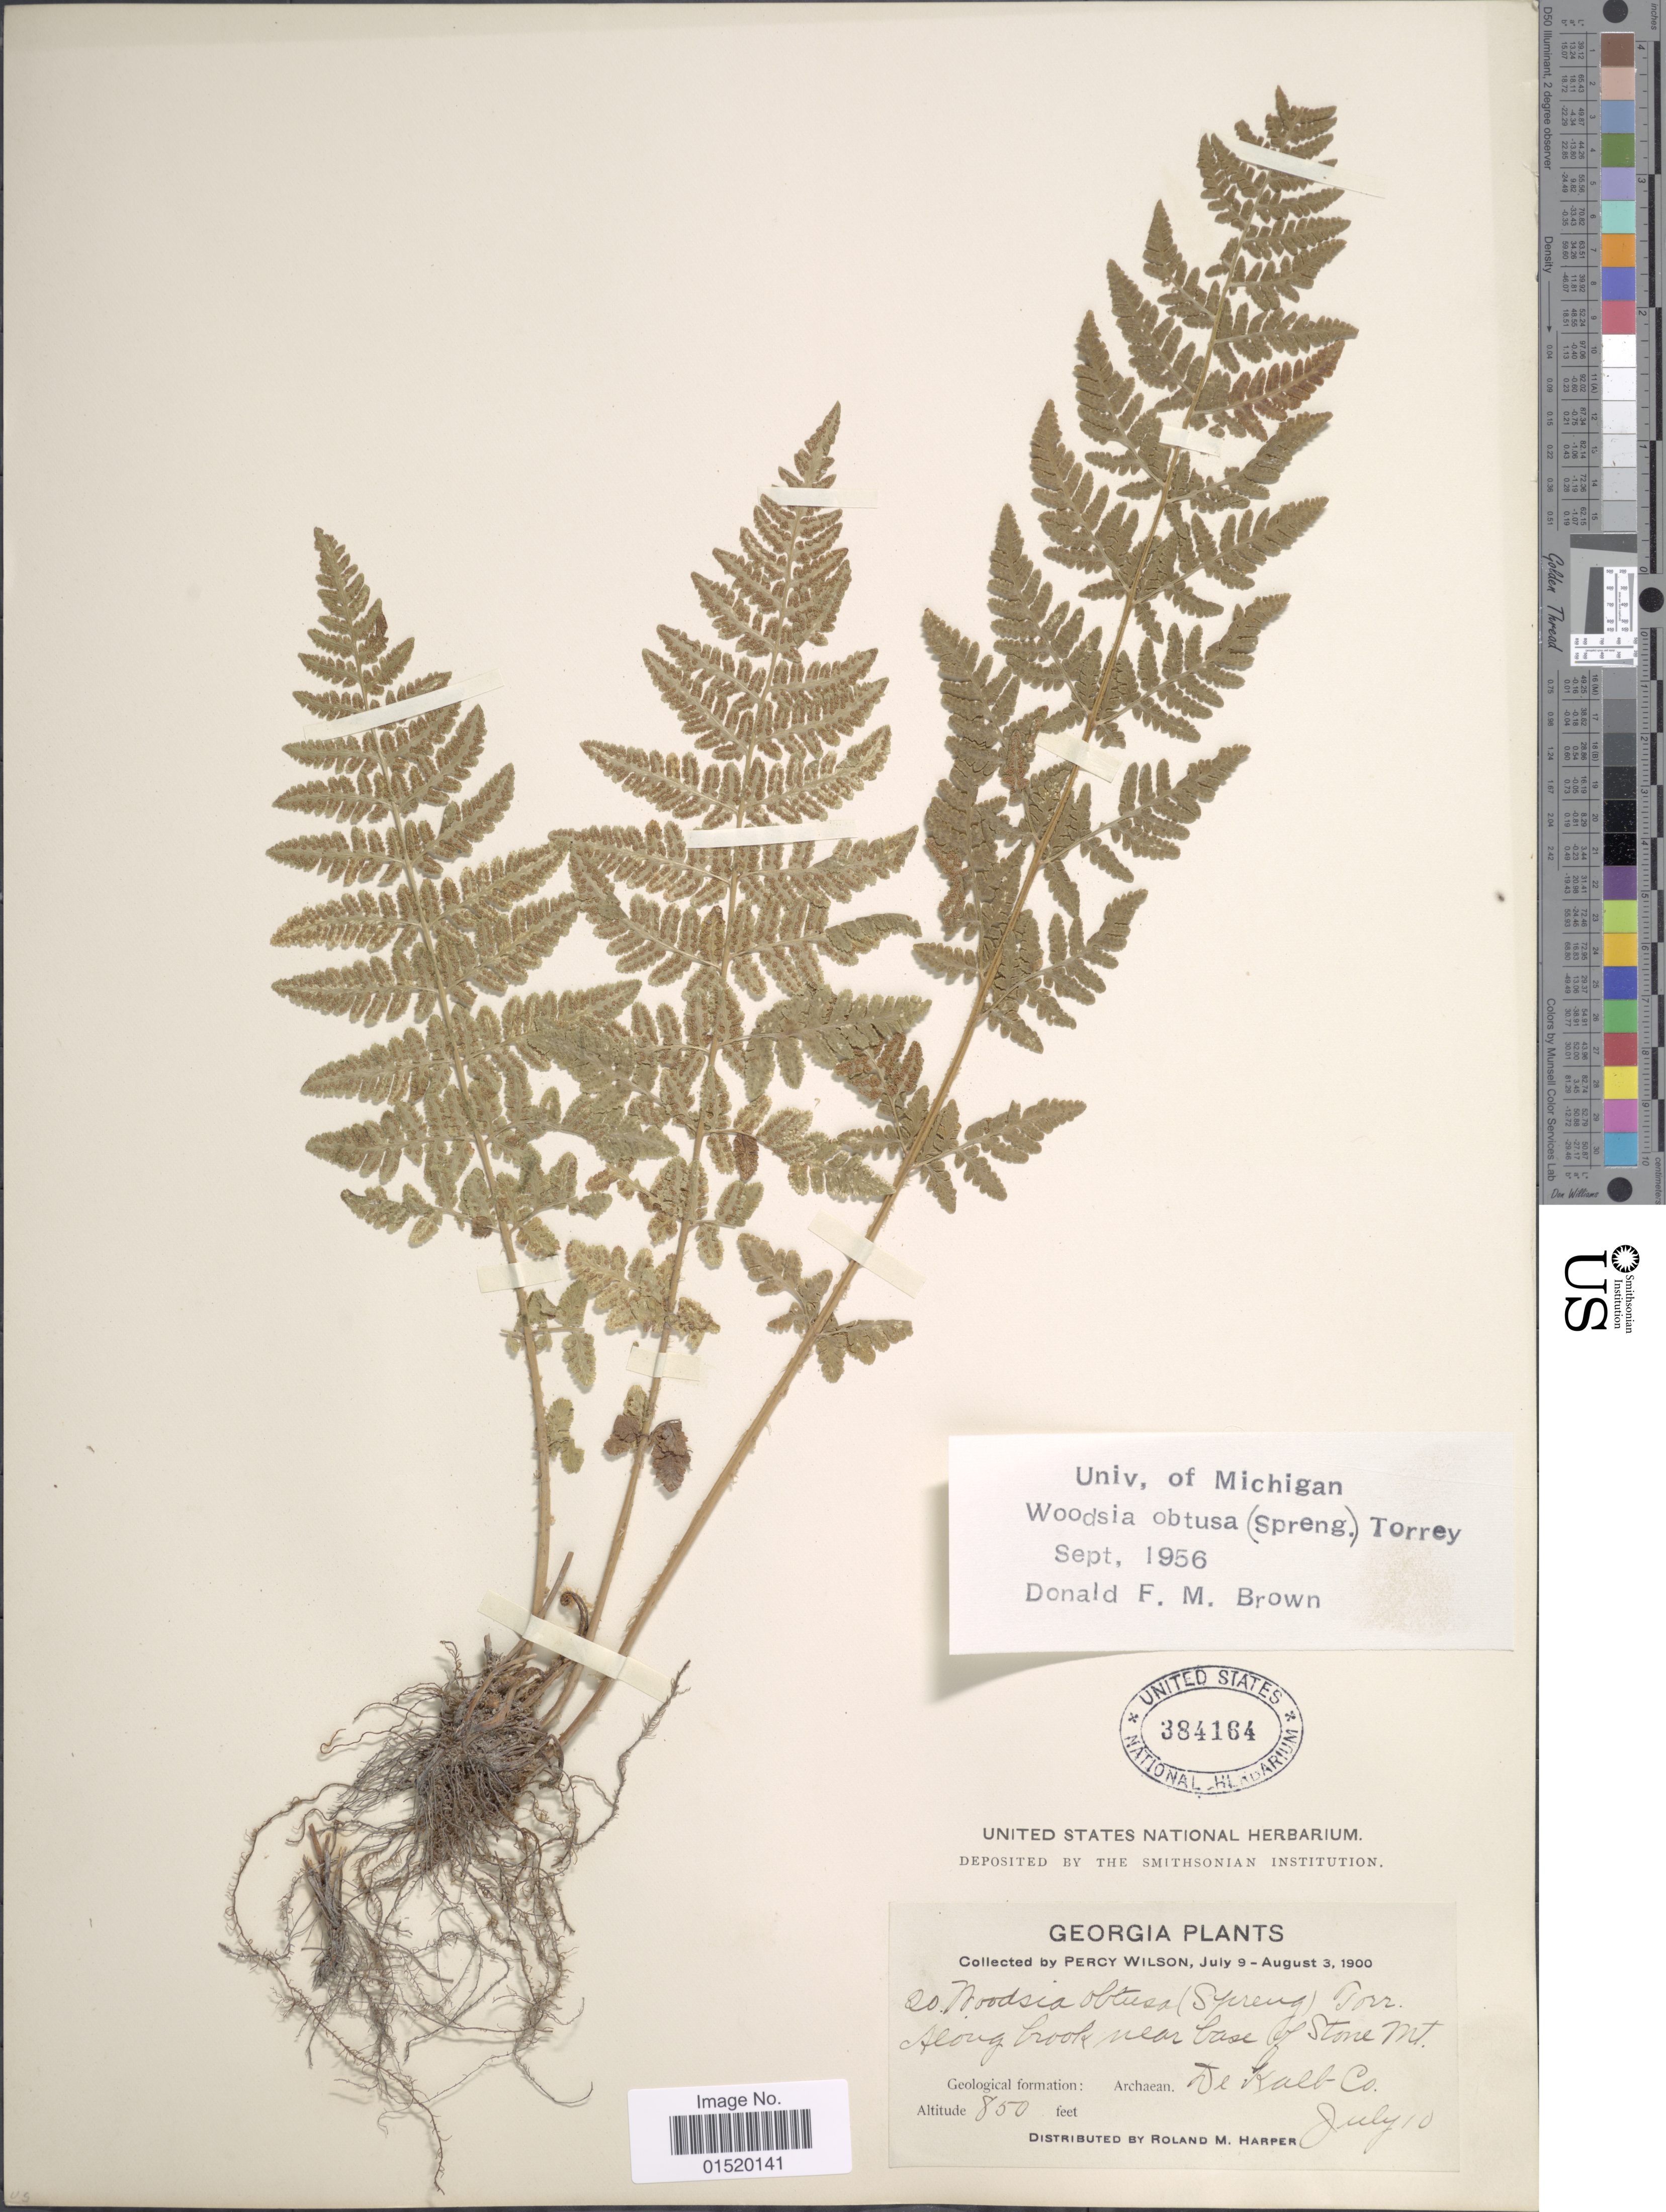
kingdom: Plantae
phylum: Tracheophyta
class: Polypodiopsida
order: Polypodiales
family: Woodsiaceae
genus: Woodsia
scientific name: Woodsia obtusa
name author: (Spreng.) Torr.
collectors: P. Wilson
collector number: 20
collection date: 1900-07-10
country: United States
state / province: Georgia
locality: Along Crook near base of Stome Mt, De Kalb Co.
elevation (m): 259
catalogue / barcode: US 384164